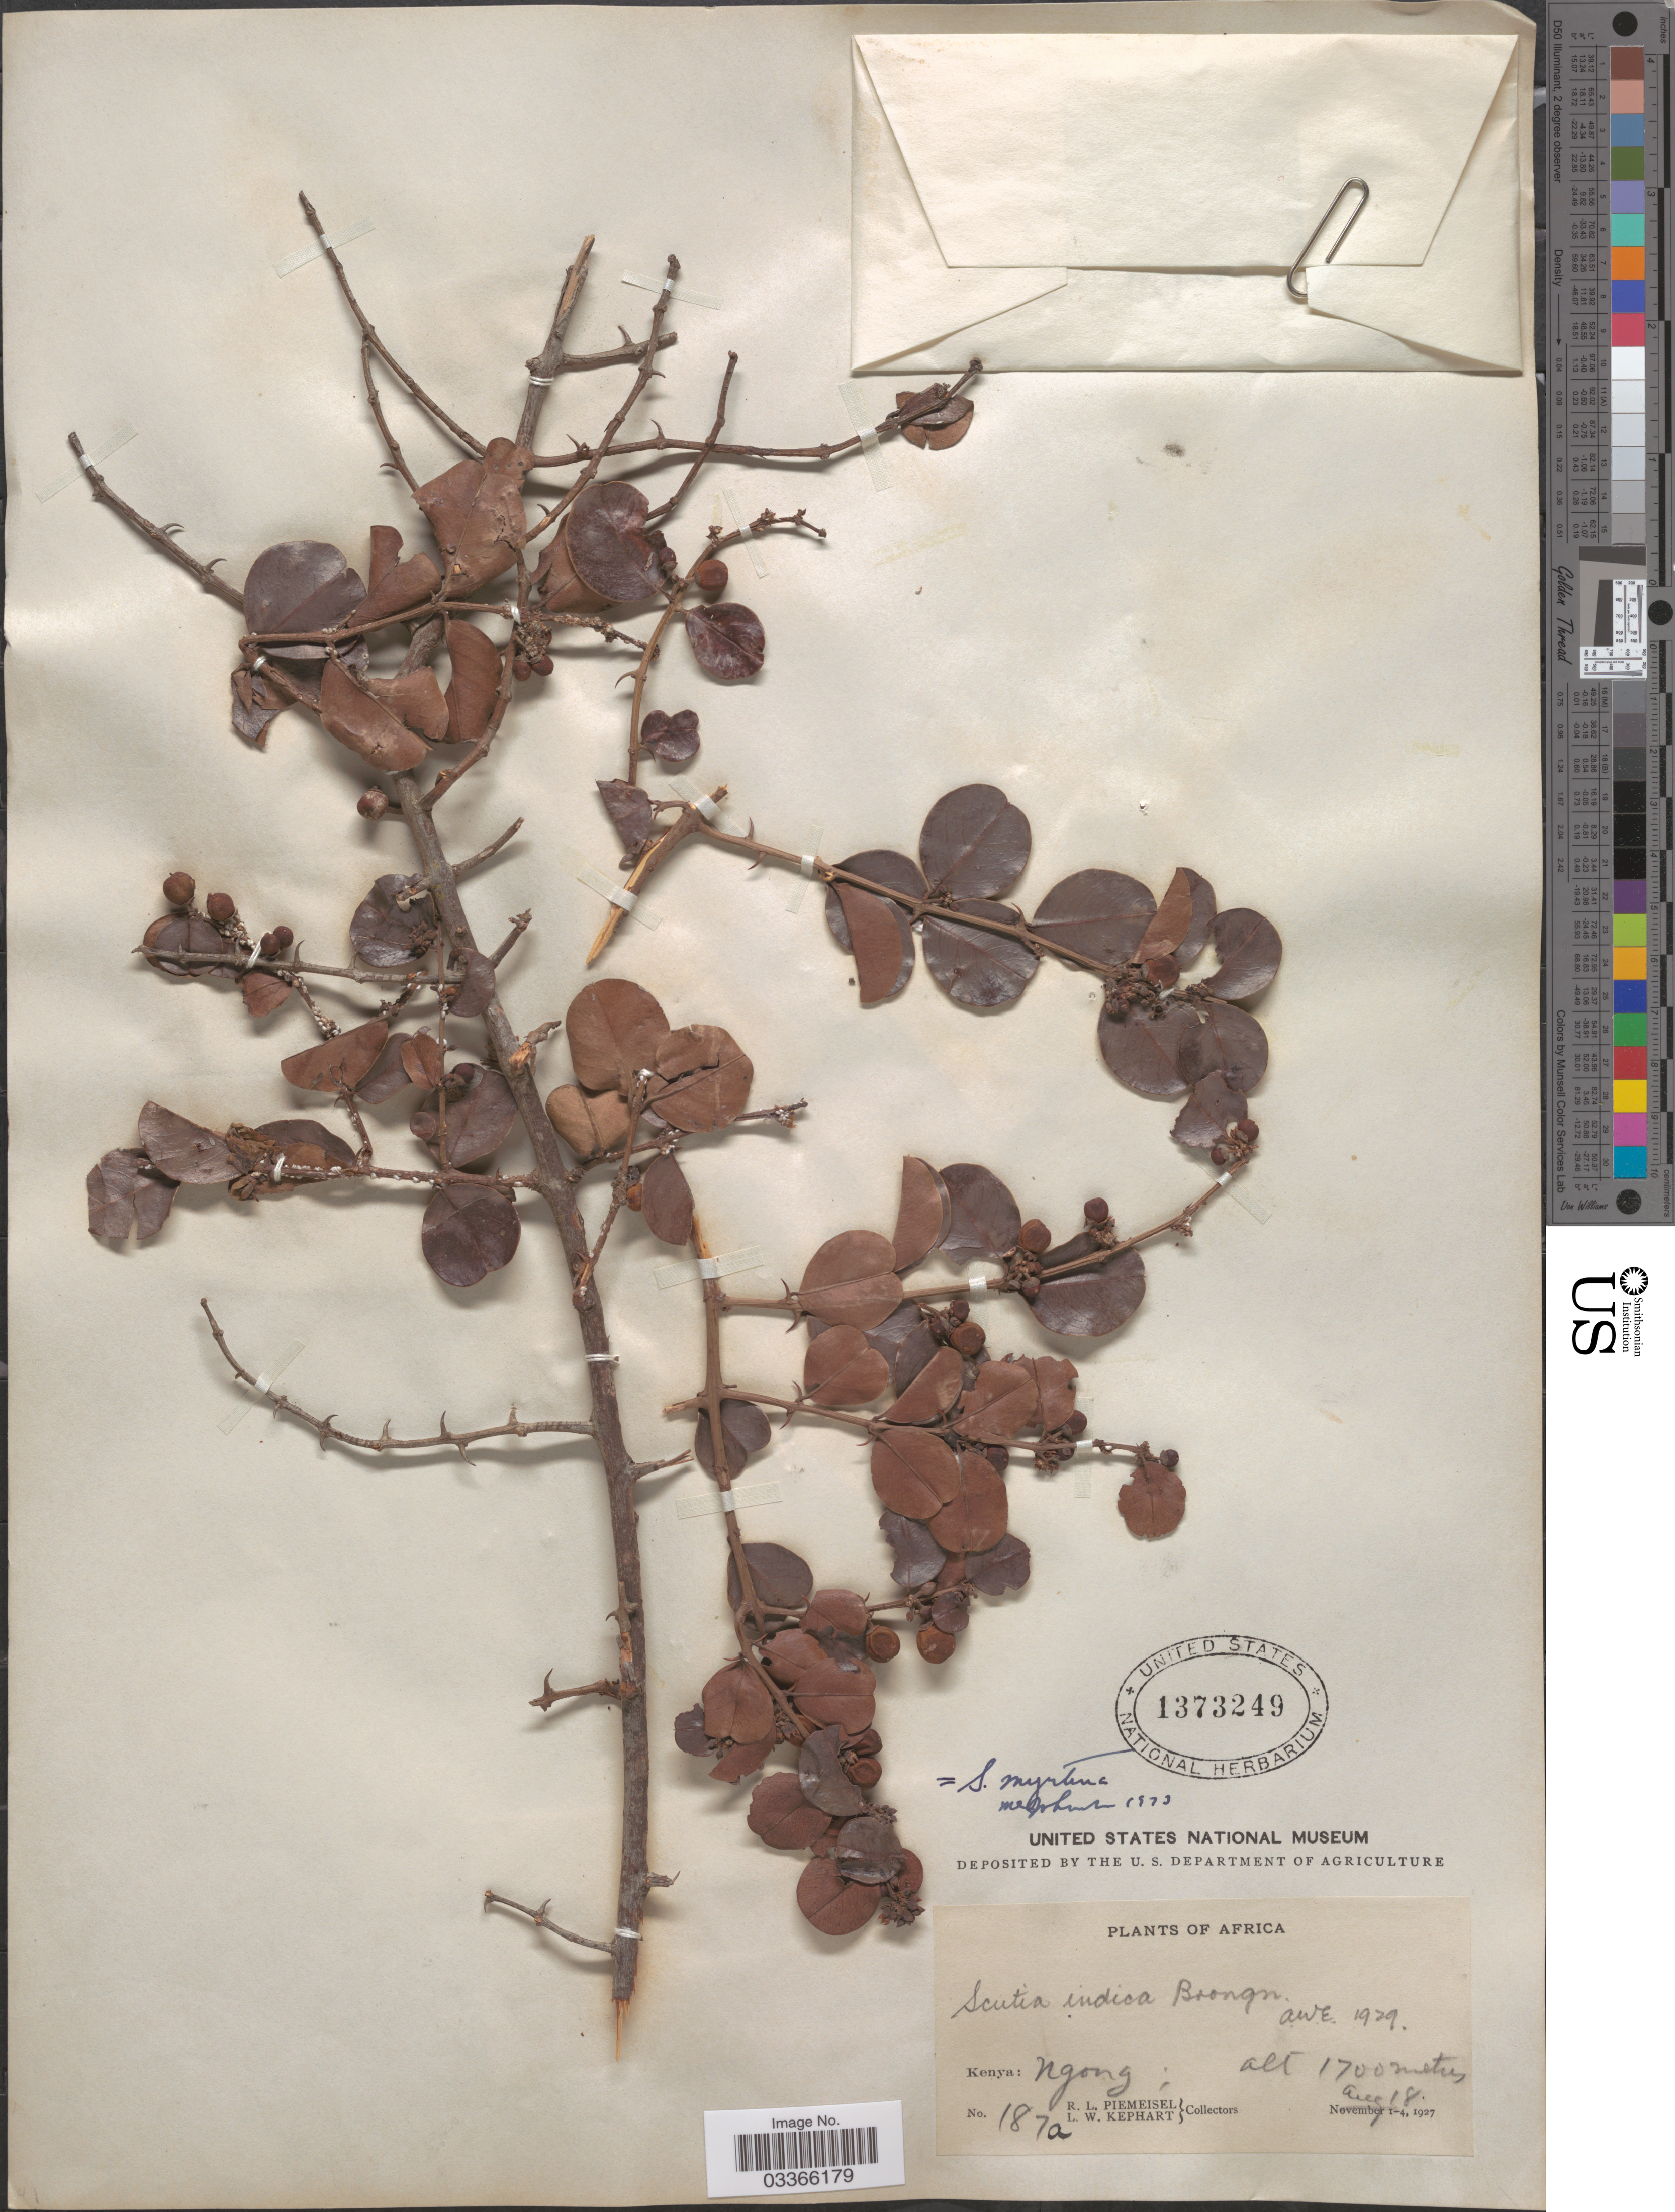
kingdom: Plantae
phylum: Tracheophyta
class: Magnoliopsida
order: Rosales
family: Rhamnaceae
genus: Scutia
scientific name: Scutia myrtina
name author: (Burm. f.) Kurz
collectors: R. L. Piemeisel & L. W. Kephart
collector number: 187a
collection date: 1927-08-18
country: Kenya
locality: Ngong.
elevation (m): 1700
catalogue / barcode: US 1373249